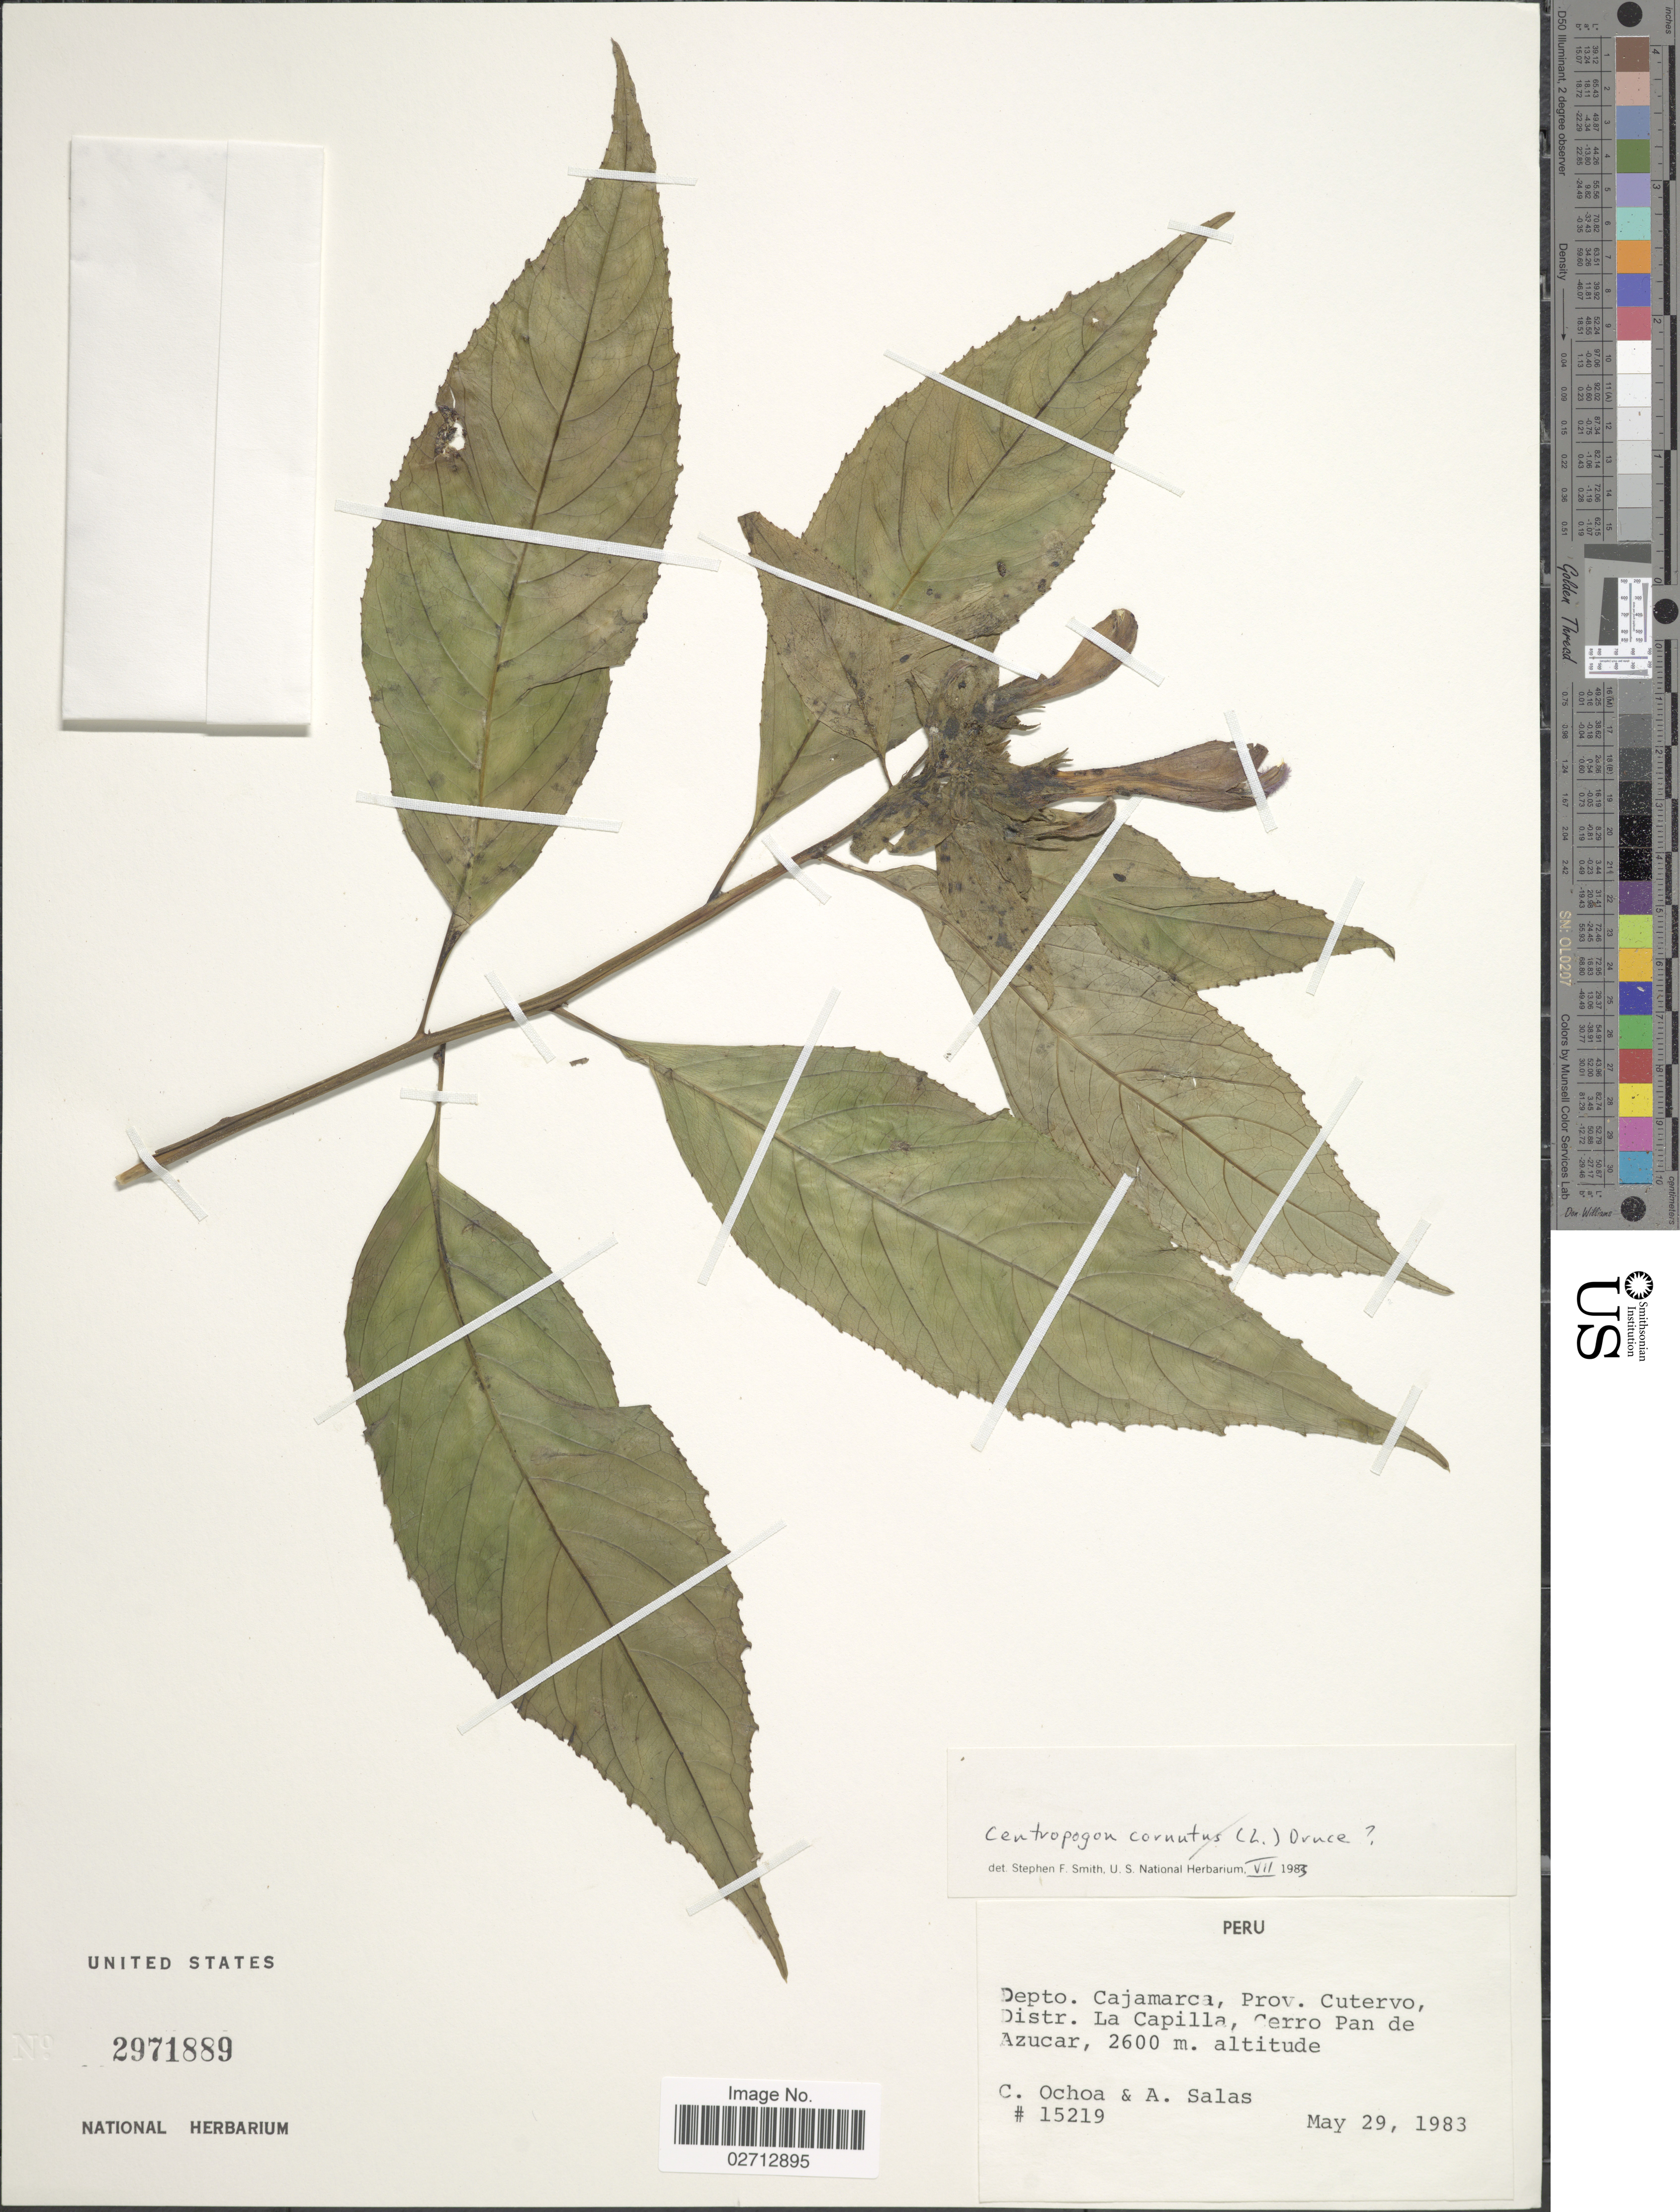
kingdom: Plantae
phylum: Tracheophyta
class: Magnoliopsida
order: Asterales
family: Campanulaceae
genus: Centropogon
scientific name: Centropogon sp.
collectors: C. Ochoa & A. Salas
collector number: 15219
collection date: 1983-05-29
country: Peru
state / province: Cajamarca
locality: Prov. Cutervo, Distr. La Capilla, Cerro Pan de Azucar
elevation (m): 2600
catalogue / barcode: US 2971889